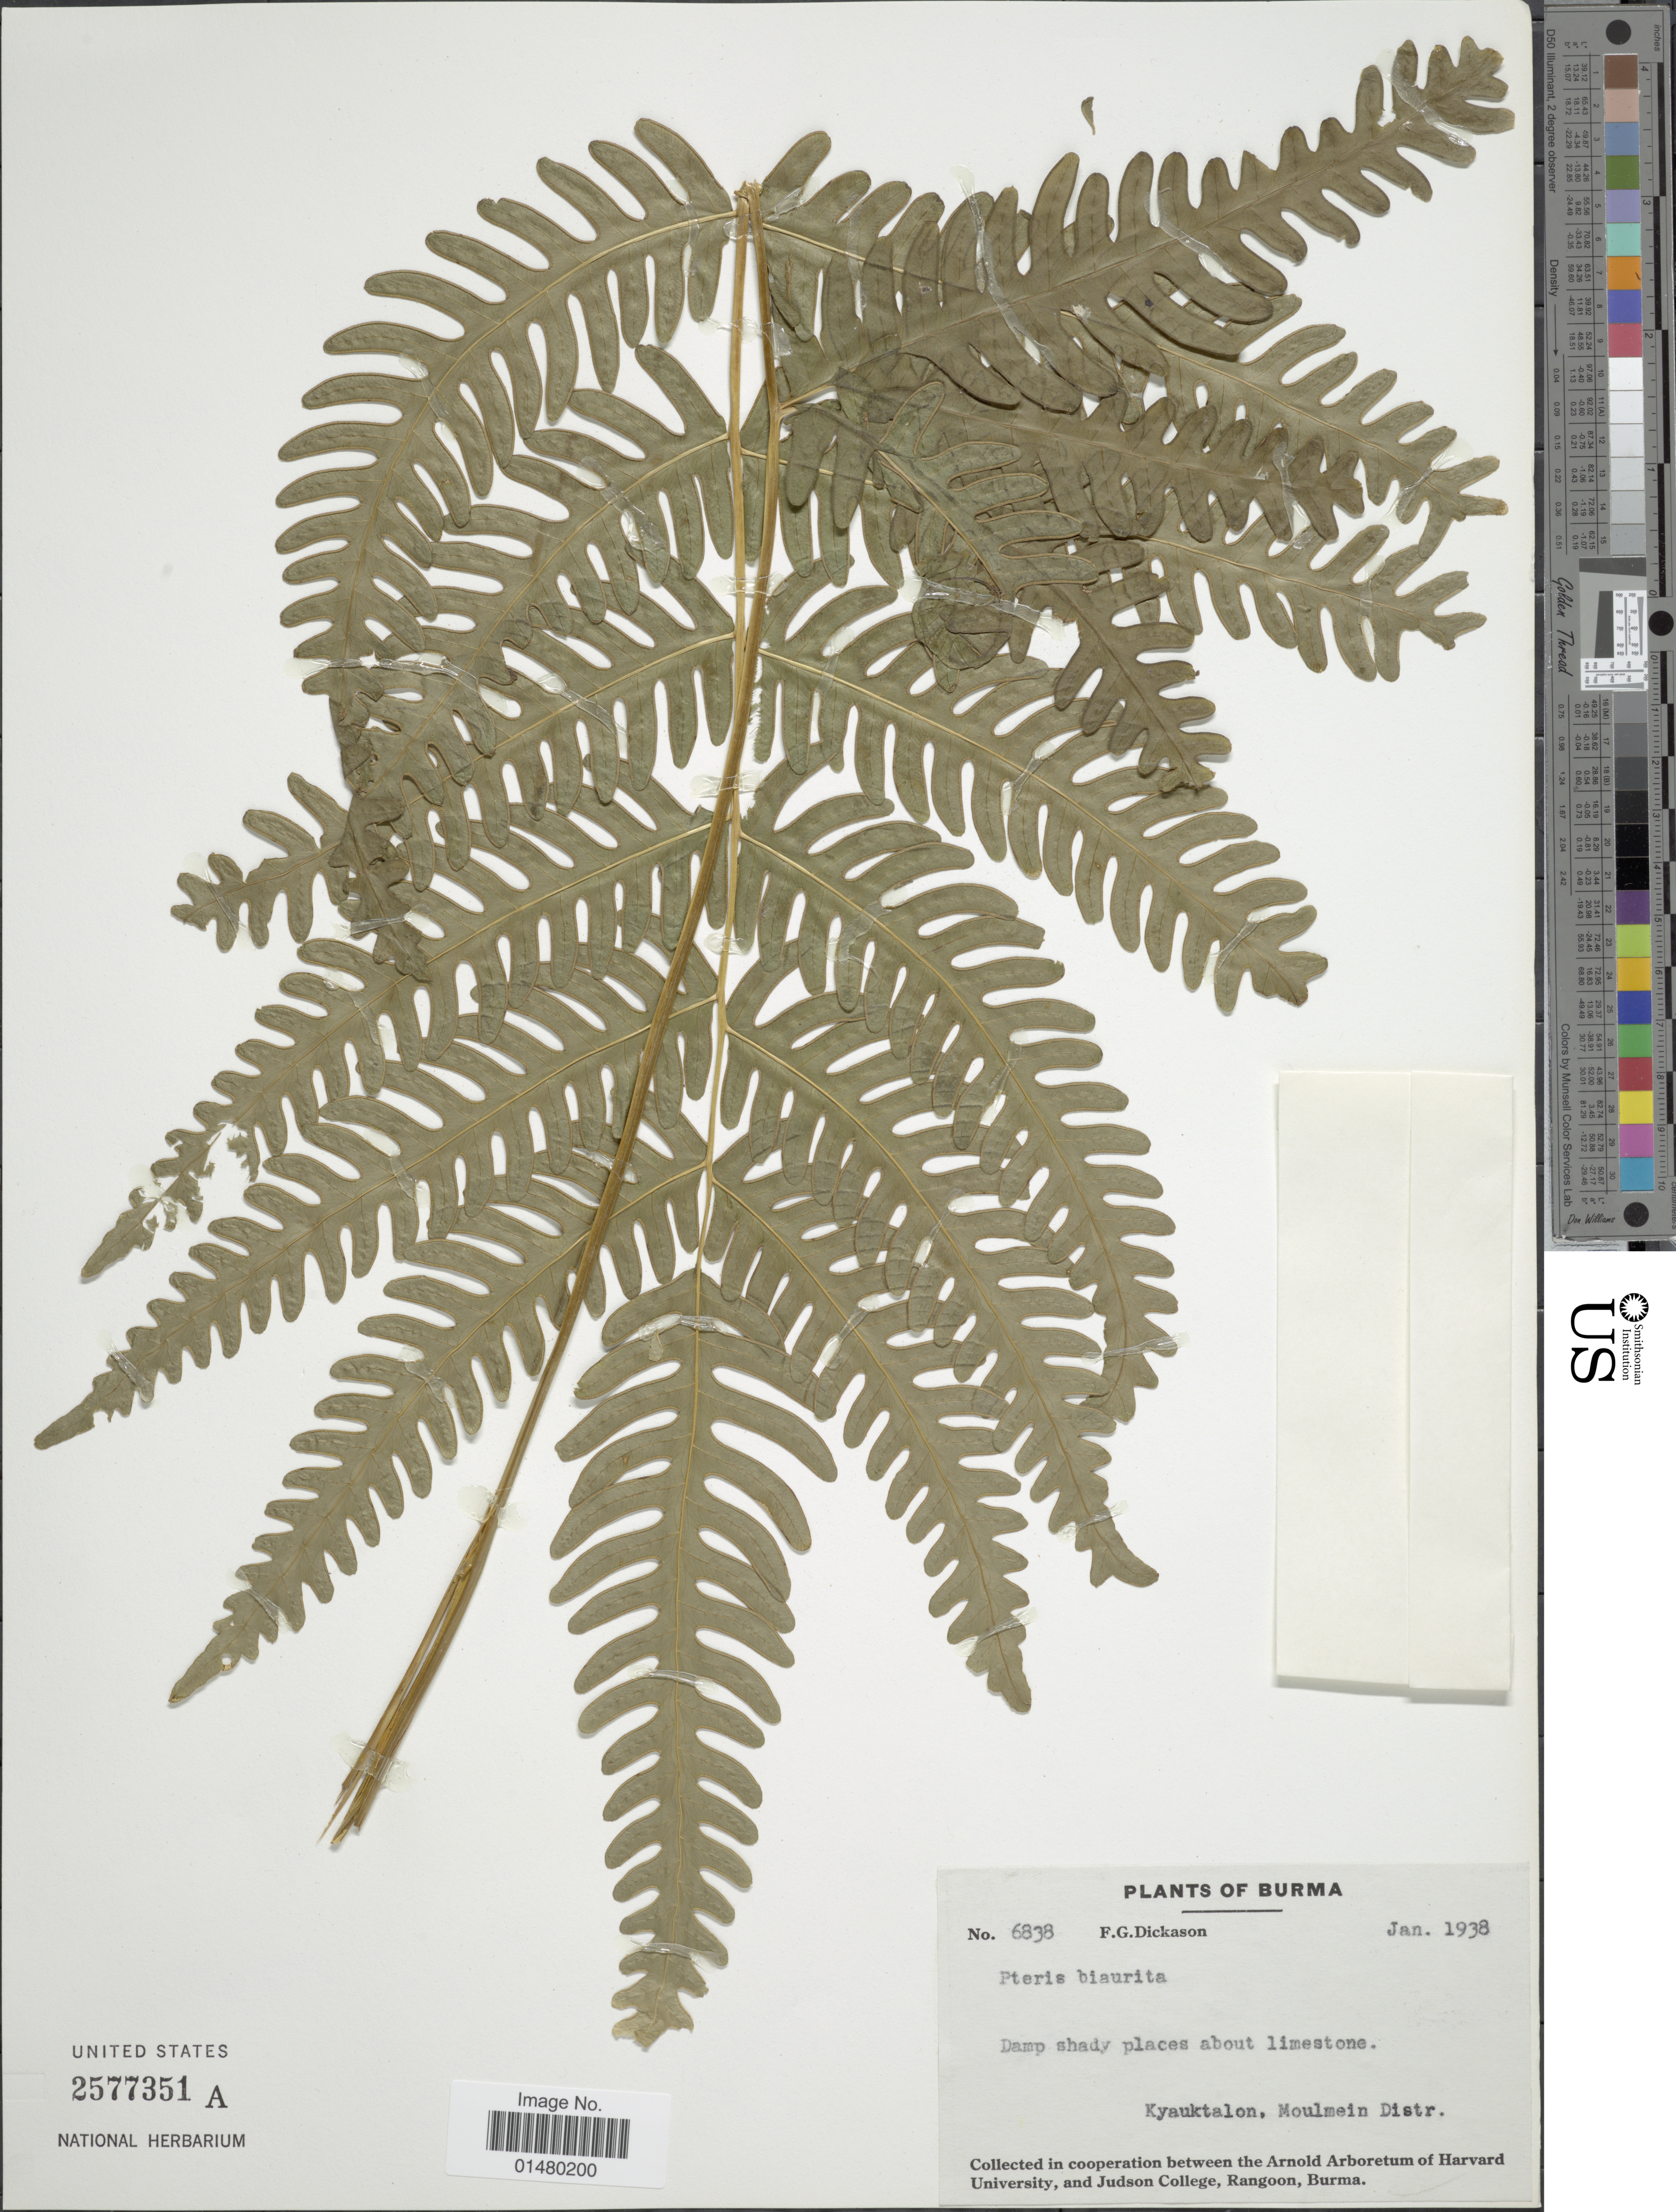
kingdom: Plantae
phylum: Tracheophyta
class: Polypodiopsida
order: Polypodiales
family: Pteridaceae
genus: Pteris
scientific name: Pteris biaurita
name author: L.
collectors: F. Dickason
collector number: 6838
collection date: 1938-01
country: Myanmar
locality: Burma, Kyauktalon, Moulmein Distr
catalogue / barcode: US 2577351A